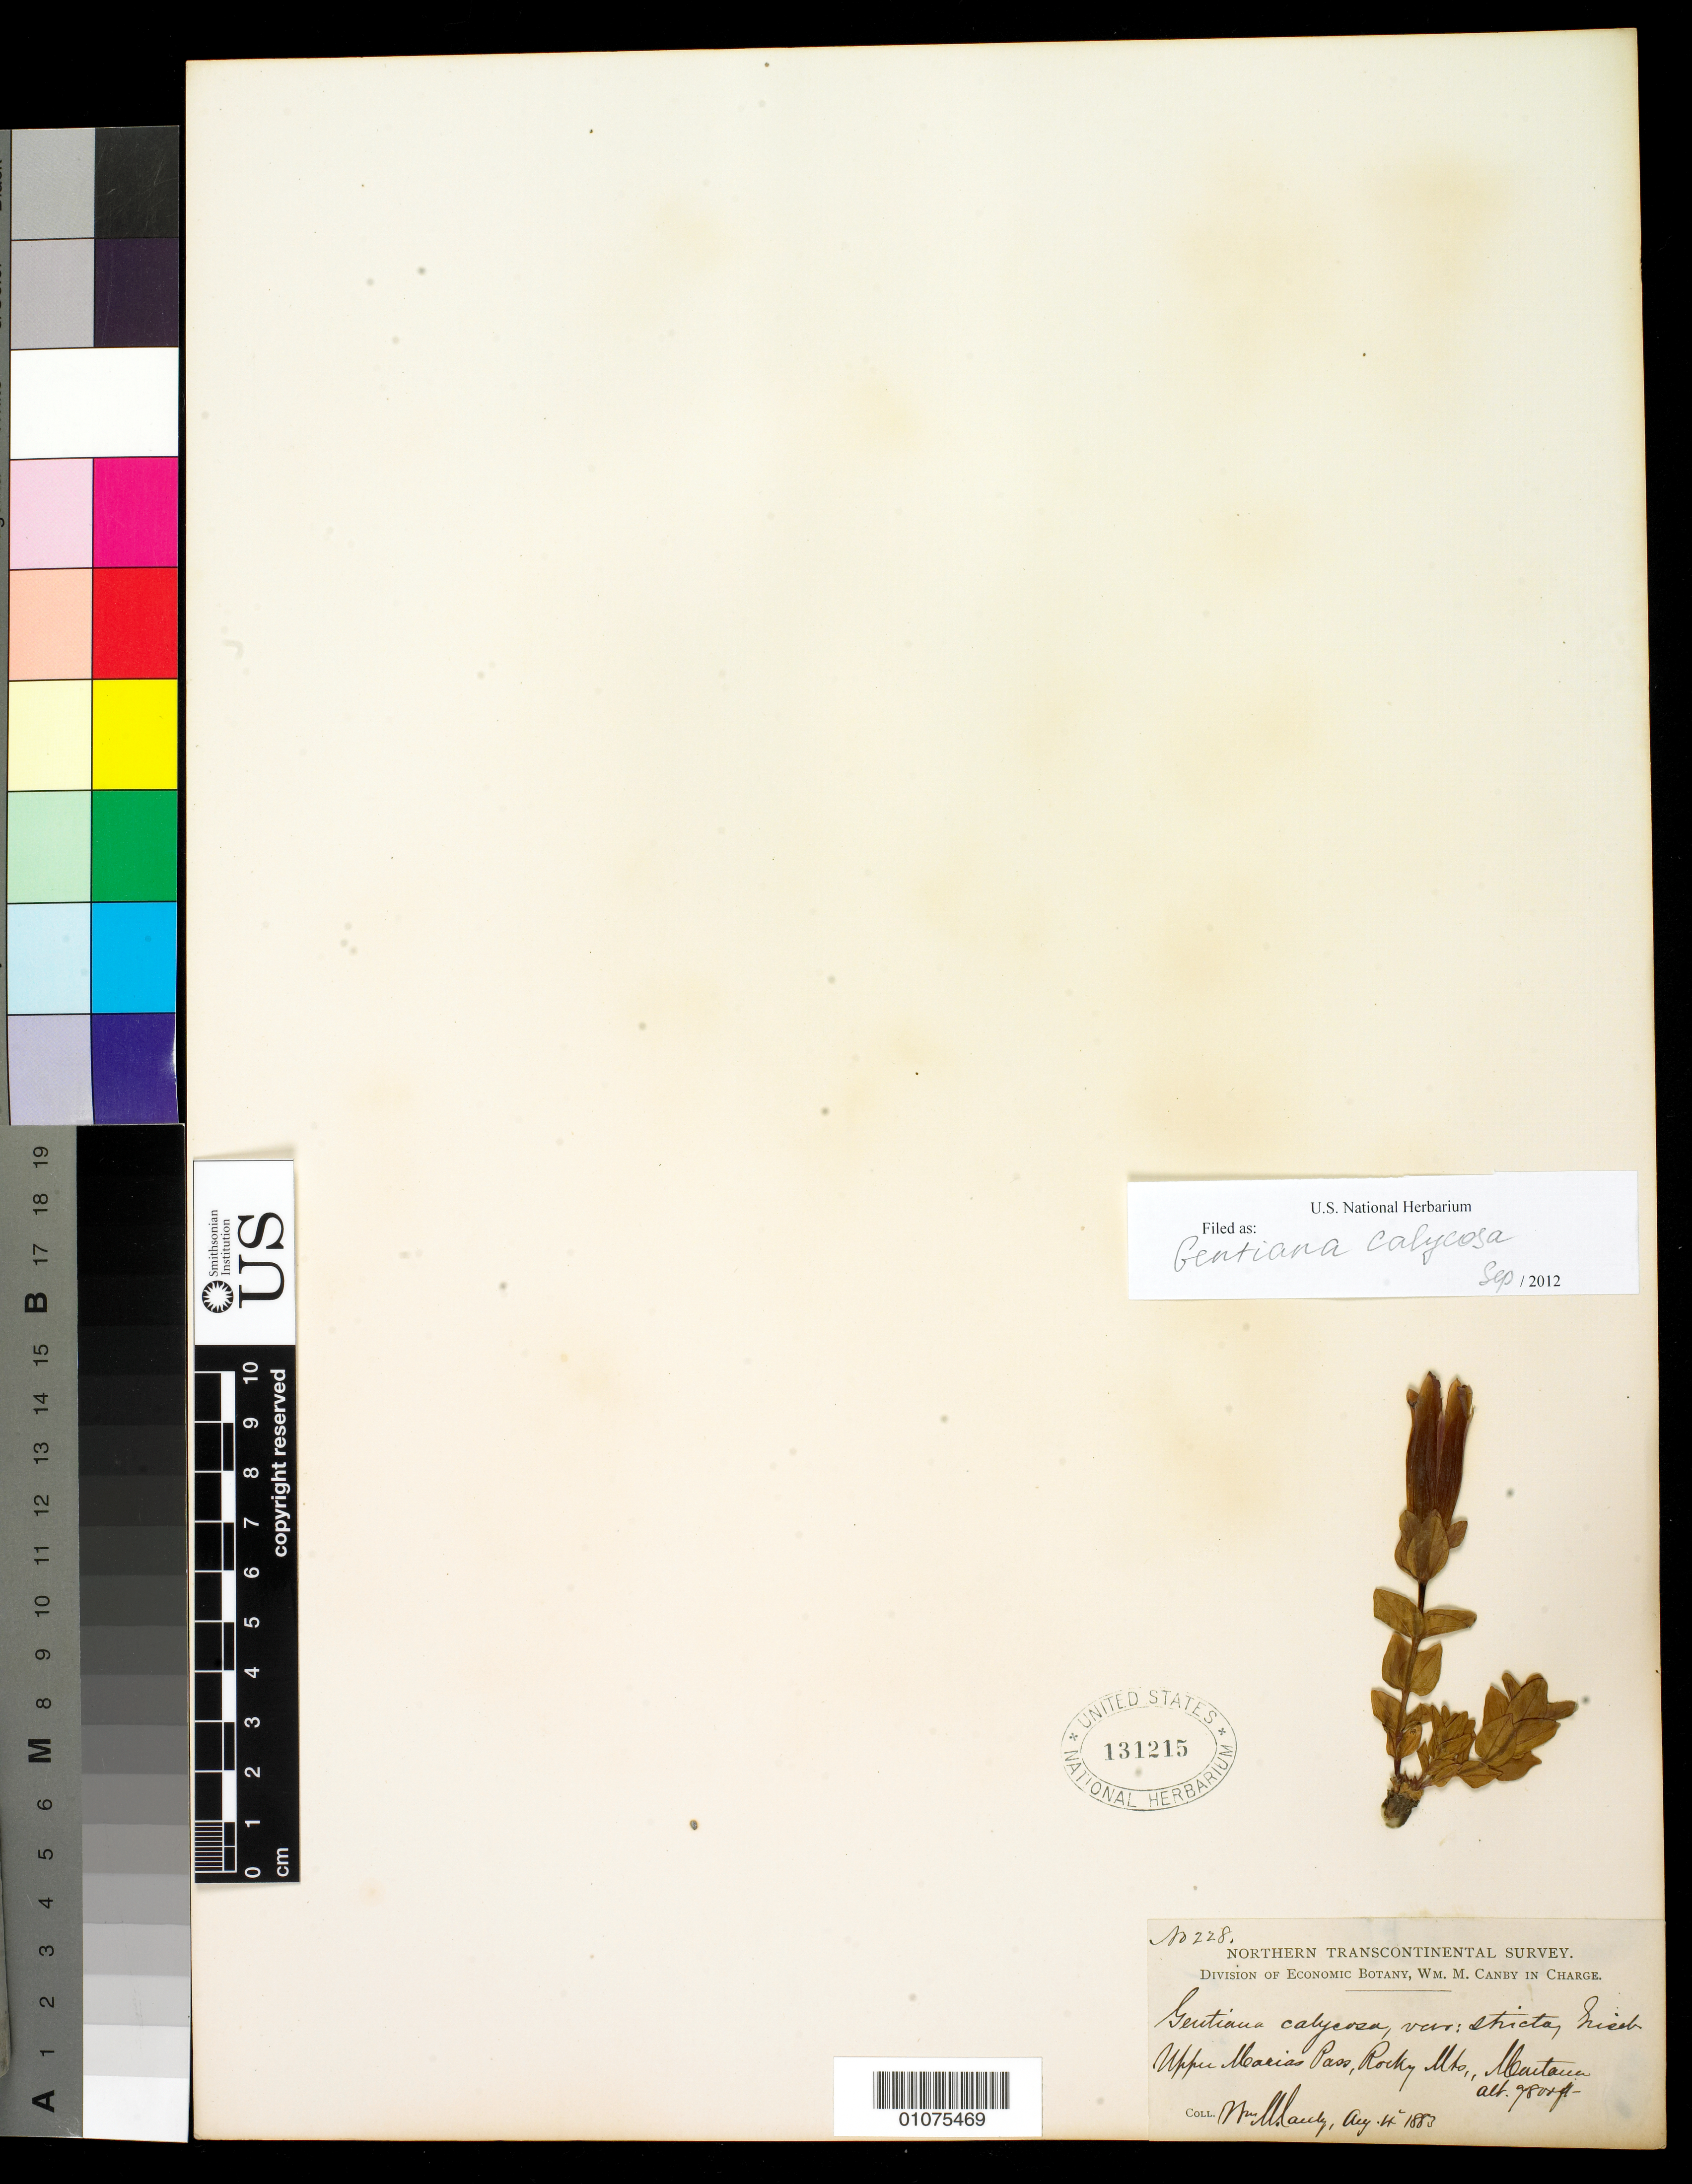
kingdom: Plantae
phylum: Tracheophyta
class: Magnoliopsida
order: Gentianales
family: Gentianaceae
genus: Gentiana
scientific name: Gentiana calycosa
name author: Griseb.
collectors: W. M. Canby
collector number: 228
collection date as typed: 4 Aug 1883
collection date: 1883-08-04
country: United States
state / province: Montana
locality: Upper Maria Pass, Rocky Mts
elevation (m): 2987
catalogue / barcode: US 131215